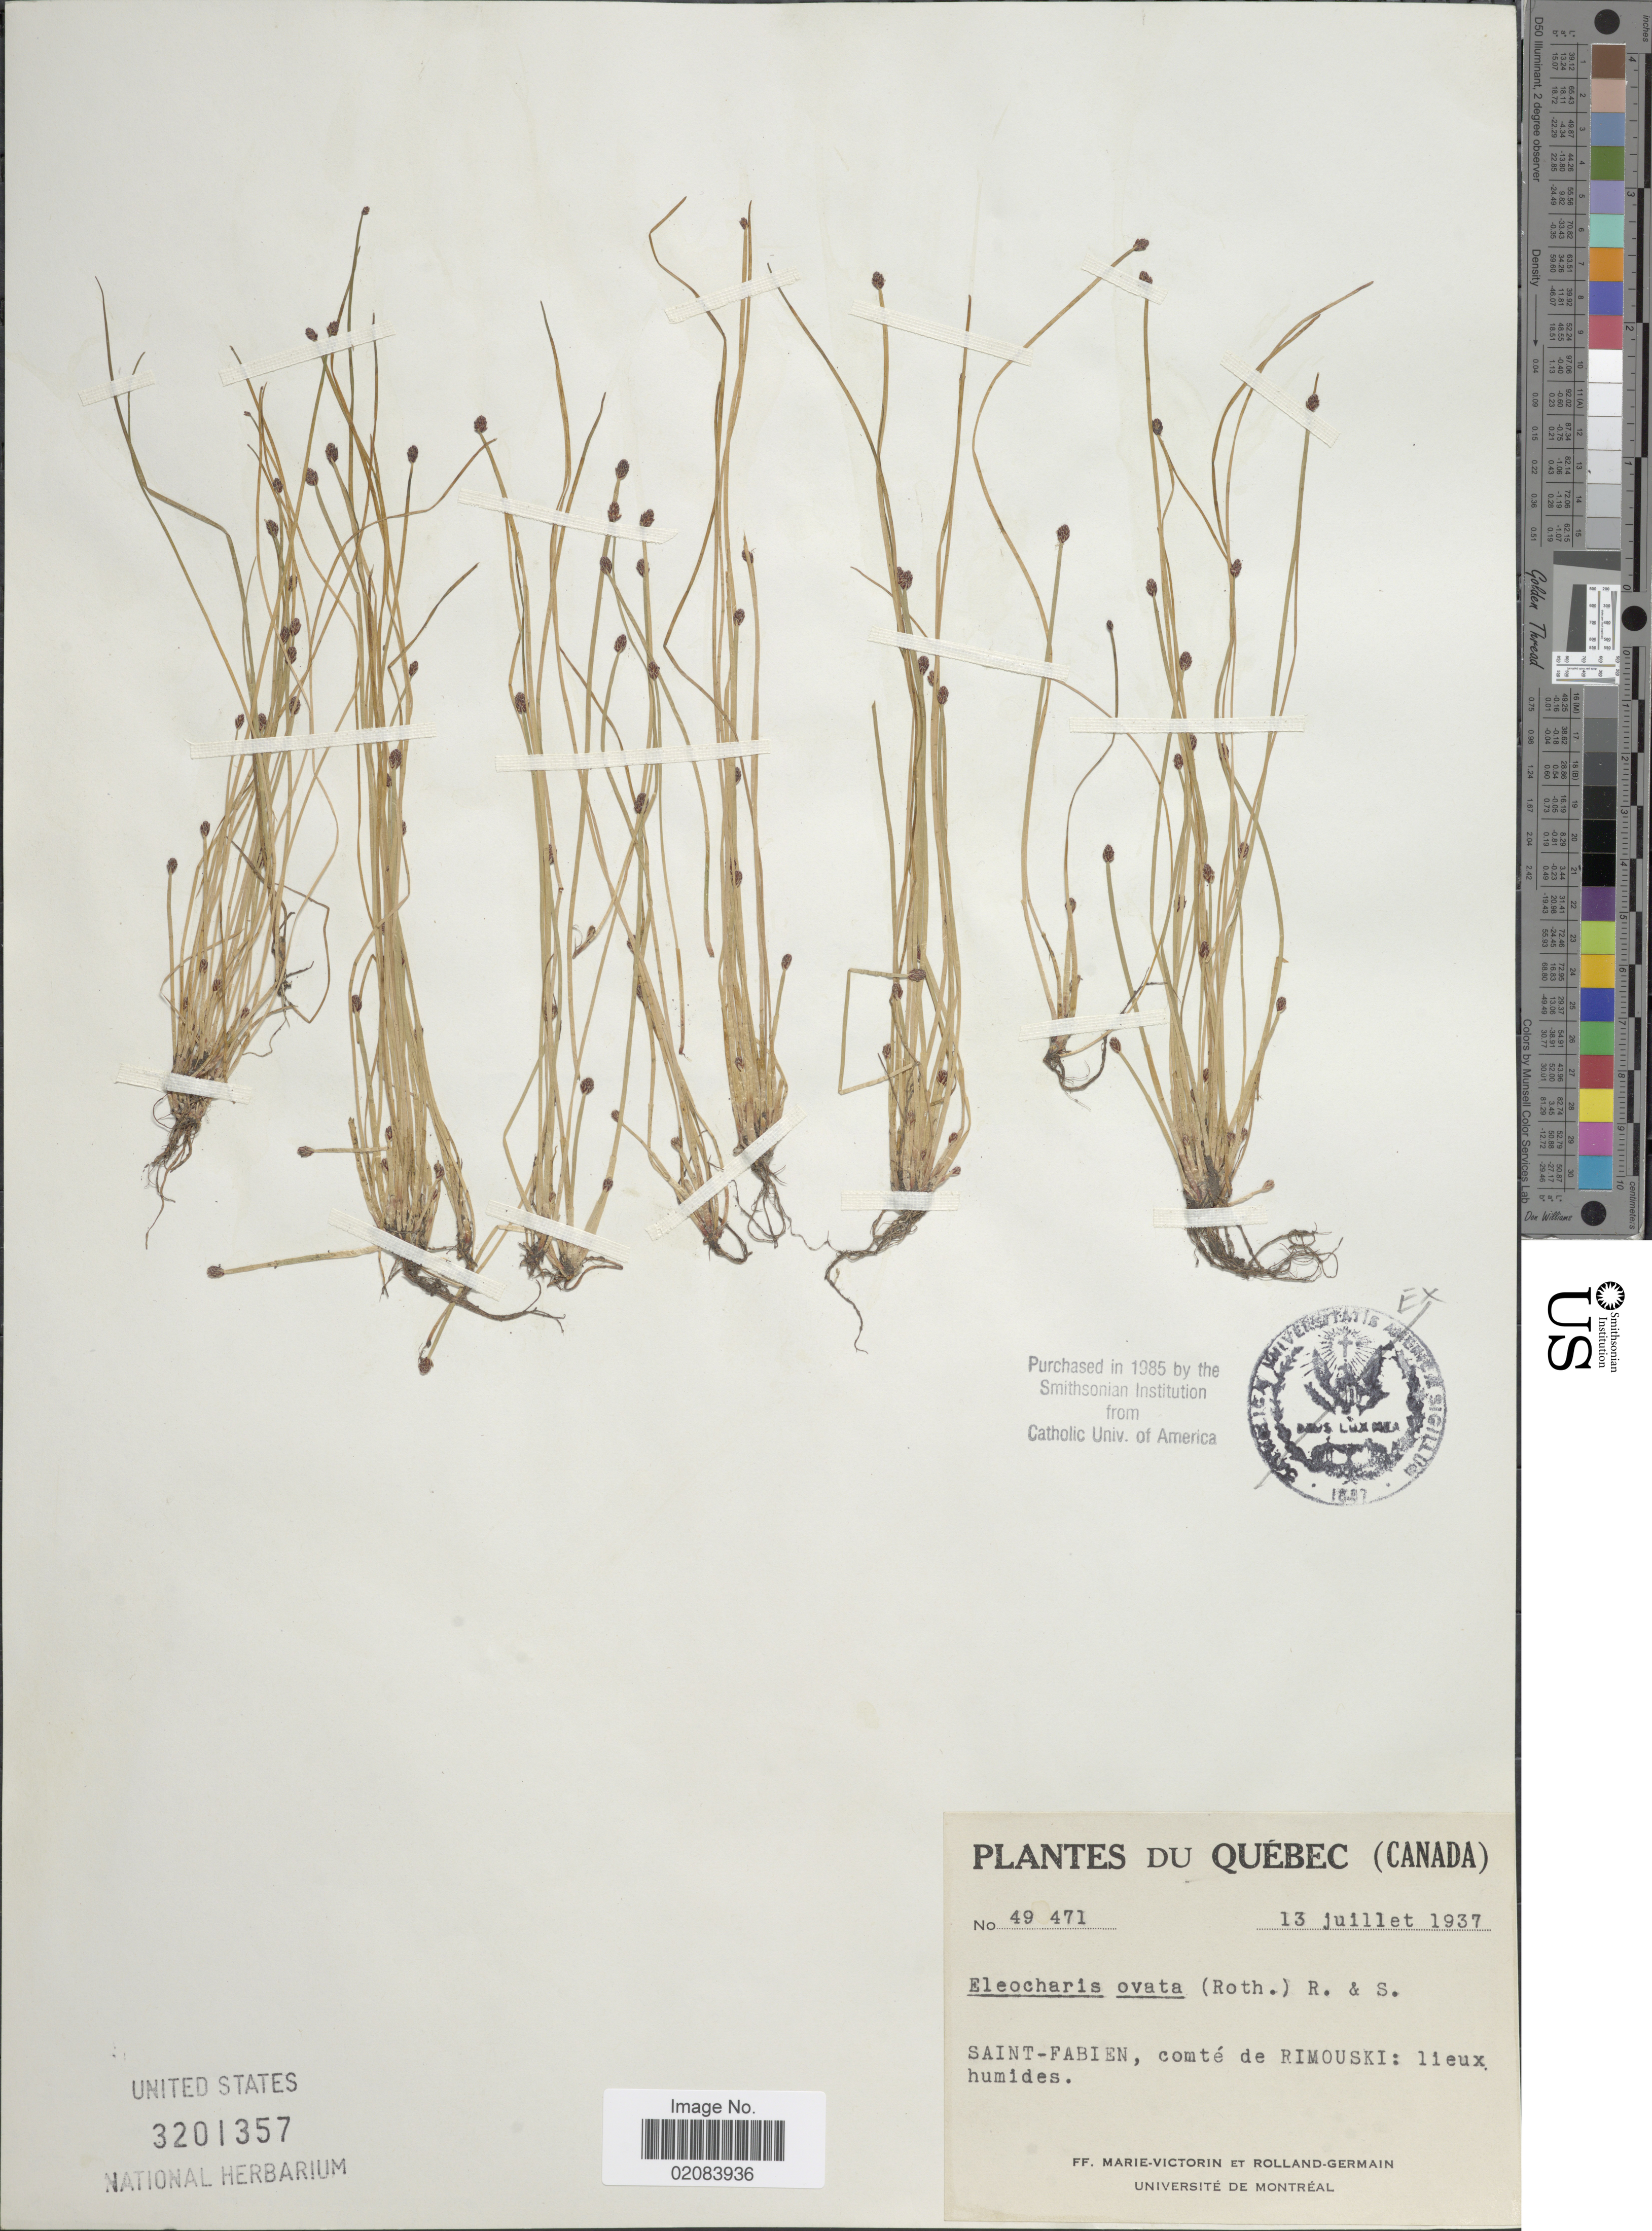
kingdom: Plantae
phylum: Tracheophyta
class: Liliopsida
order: Poales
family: Cyperaceae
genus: Eleocharis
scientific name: Eleocharis ovata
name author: (Roth) Roem. & Schult.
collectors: F. Marie-Victorin & Rolland-Germain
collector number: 49741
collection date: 1937-07-13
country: Canada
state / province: Quebec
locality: Saint-Fabien, comté de Rimouski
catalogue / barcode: US 3201357